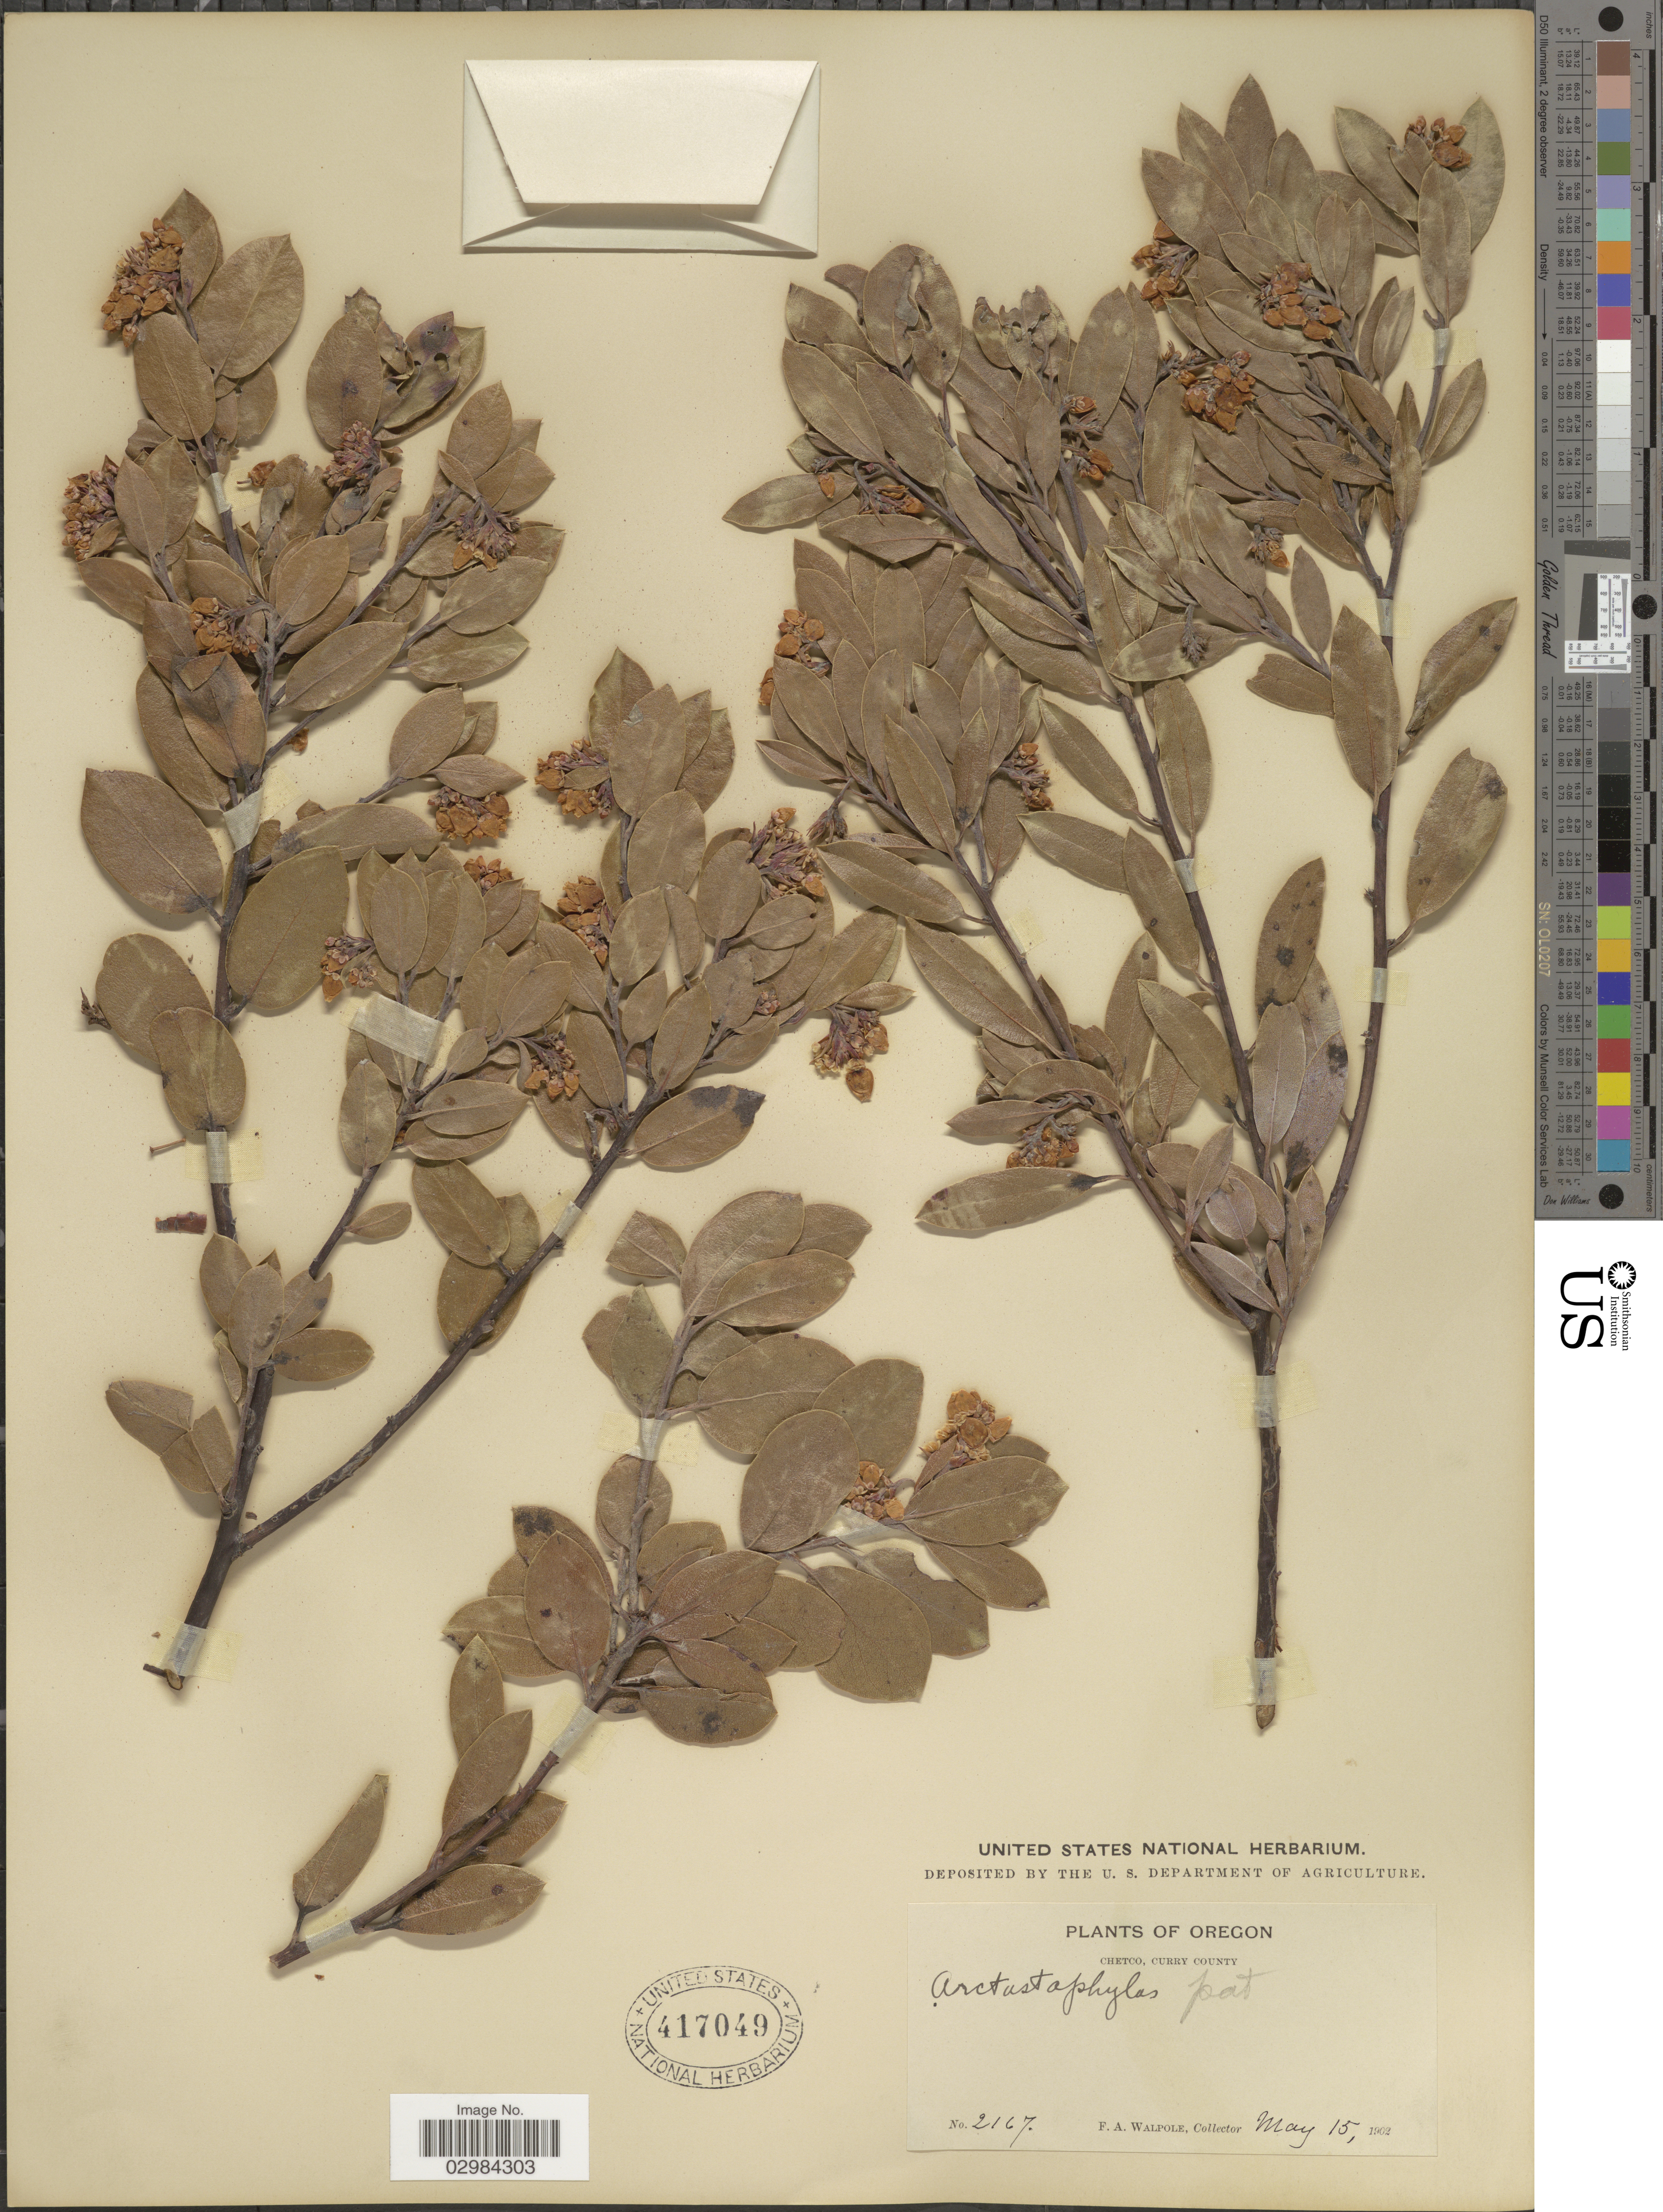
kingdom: Plantae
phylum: Tracheophyta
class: Magnoliopsida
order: Ericales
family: Ericaceae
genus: Arctostaphylos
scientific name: Arctostaphylos patula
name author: Greene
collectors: F. Walpole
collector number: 2167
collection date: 1902-05-15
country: United States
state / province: Oregon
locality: Chetco, Curry County.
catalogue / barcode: US 417049